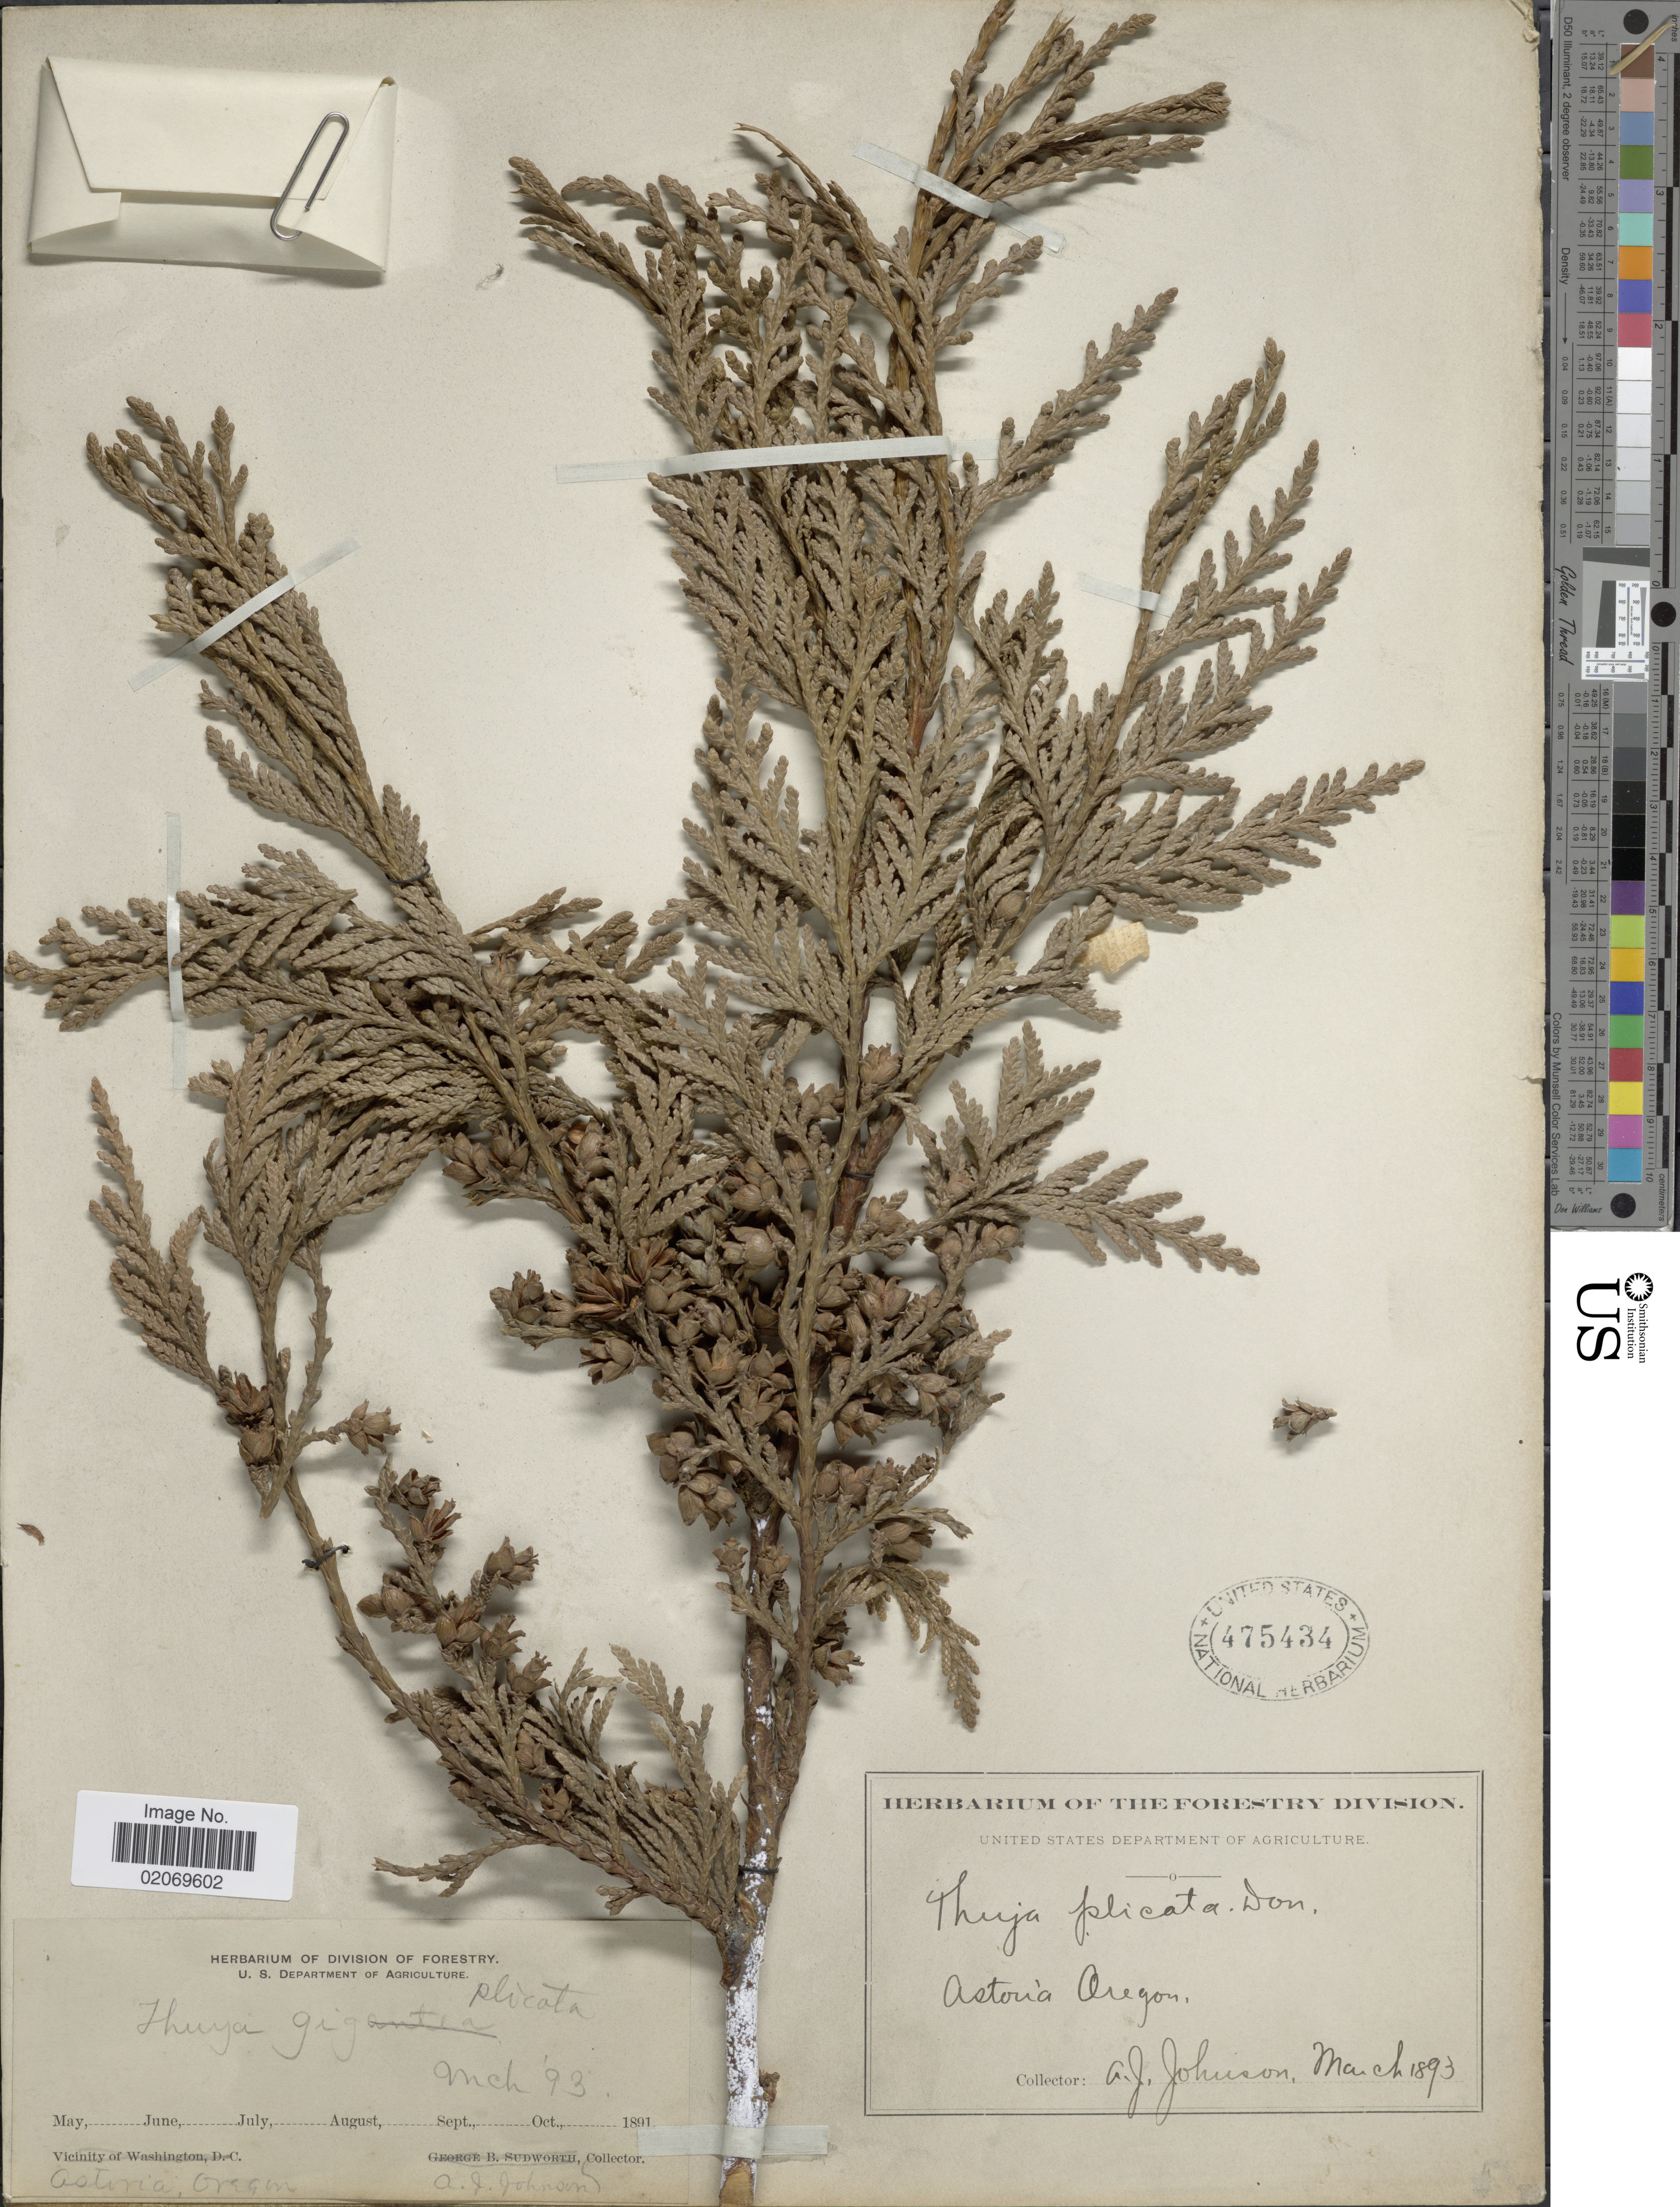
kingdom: Plantae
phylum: Tracheophyta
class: Pinopsida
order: Pinales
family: Cupressaceae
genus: Thuja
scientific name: Thuja plicata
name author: Donn & D. Don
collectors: A. Johnson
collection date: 1893-03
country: United States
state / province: Oregon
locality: Astoria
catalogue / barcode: US 475434